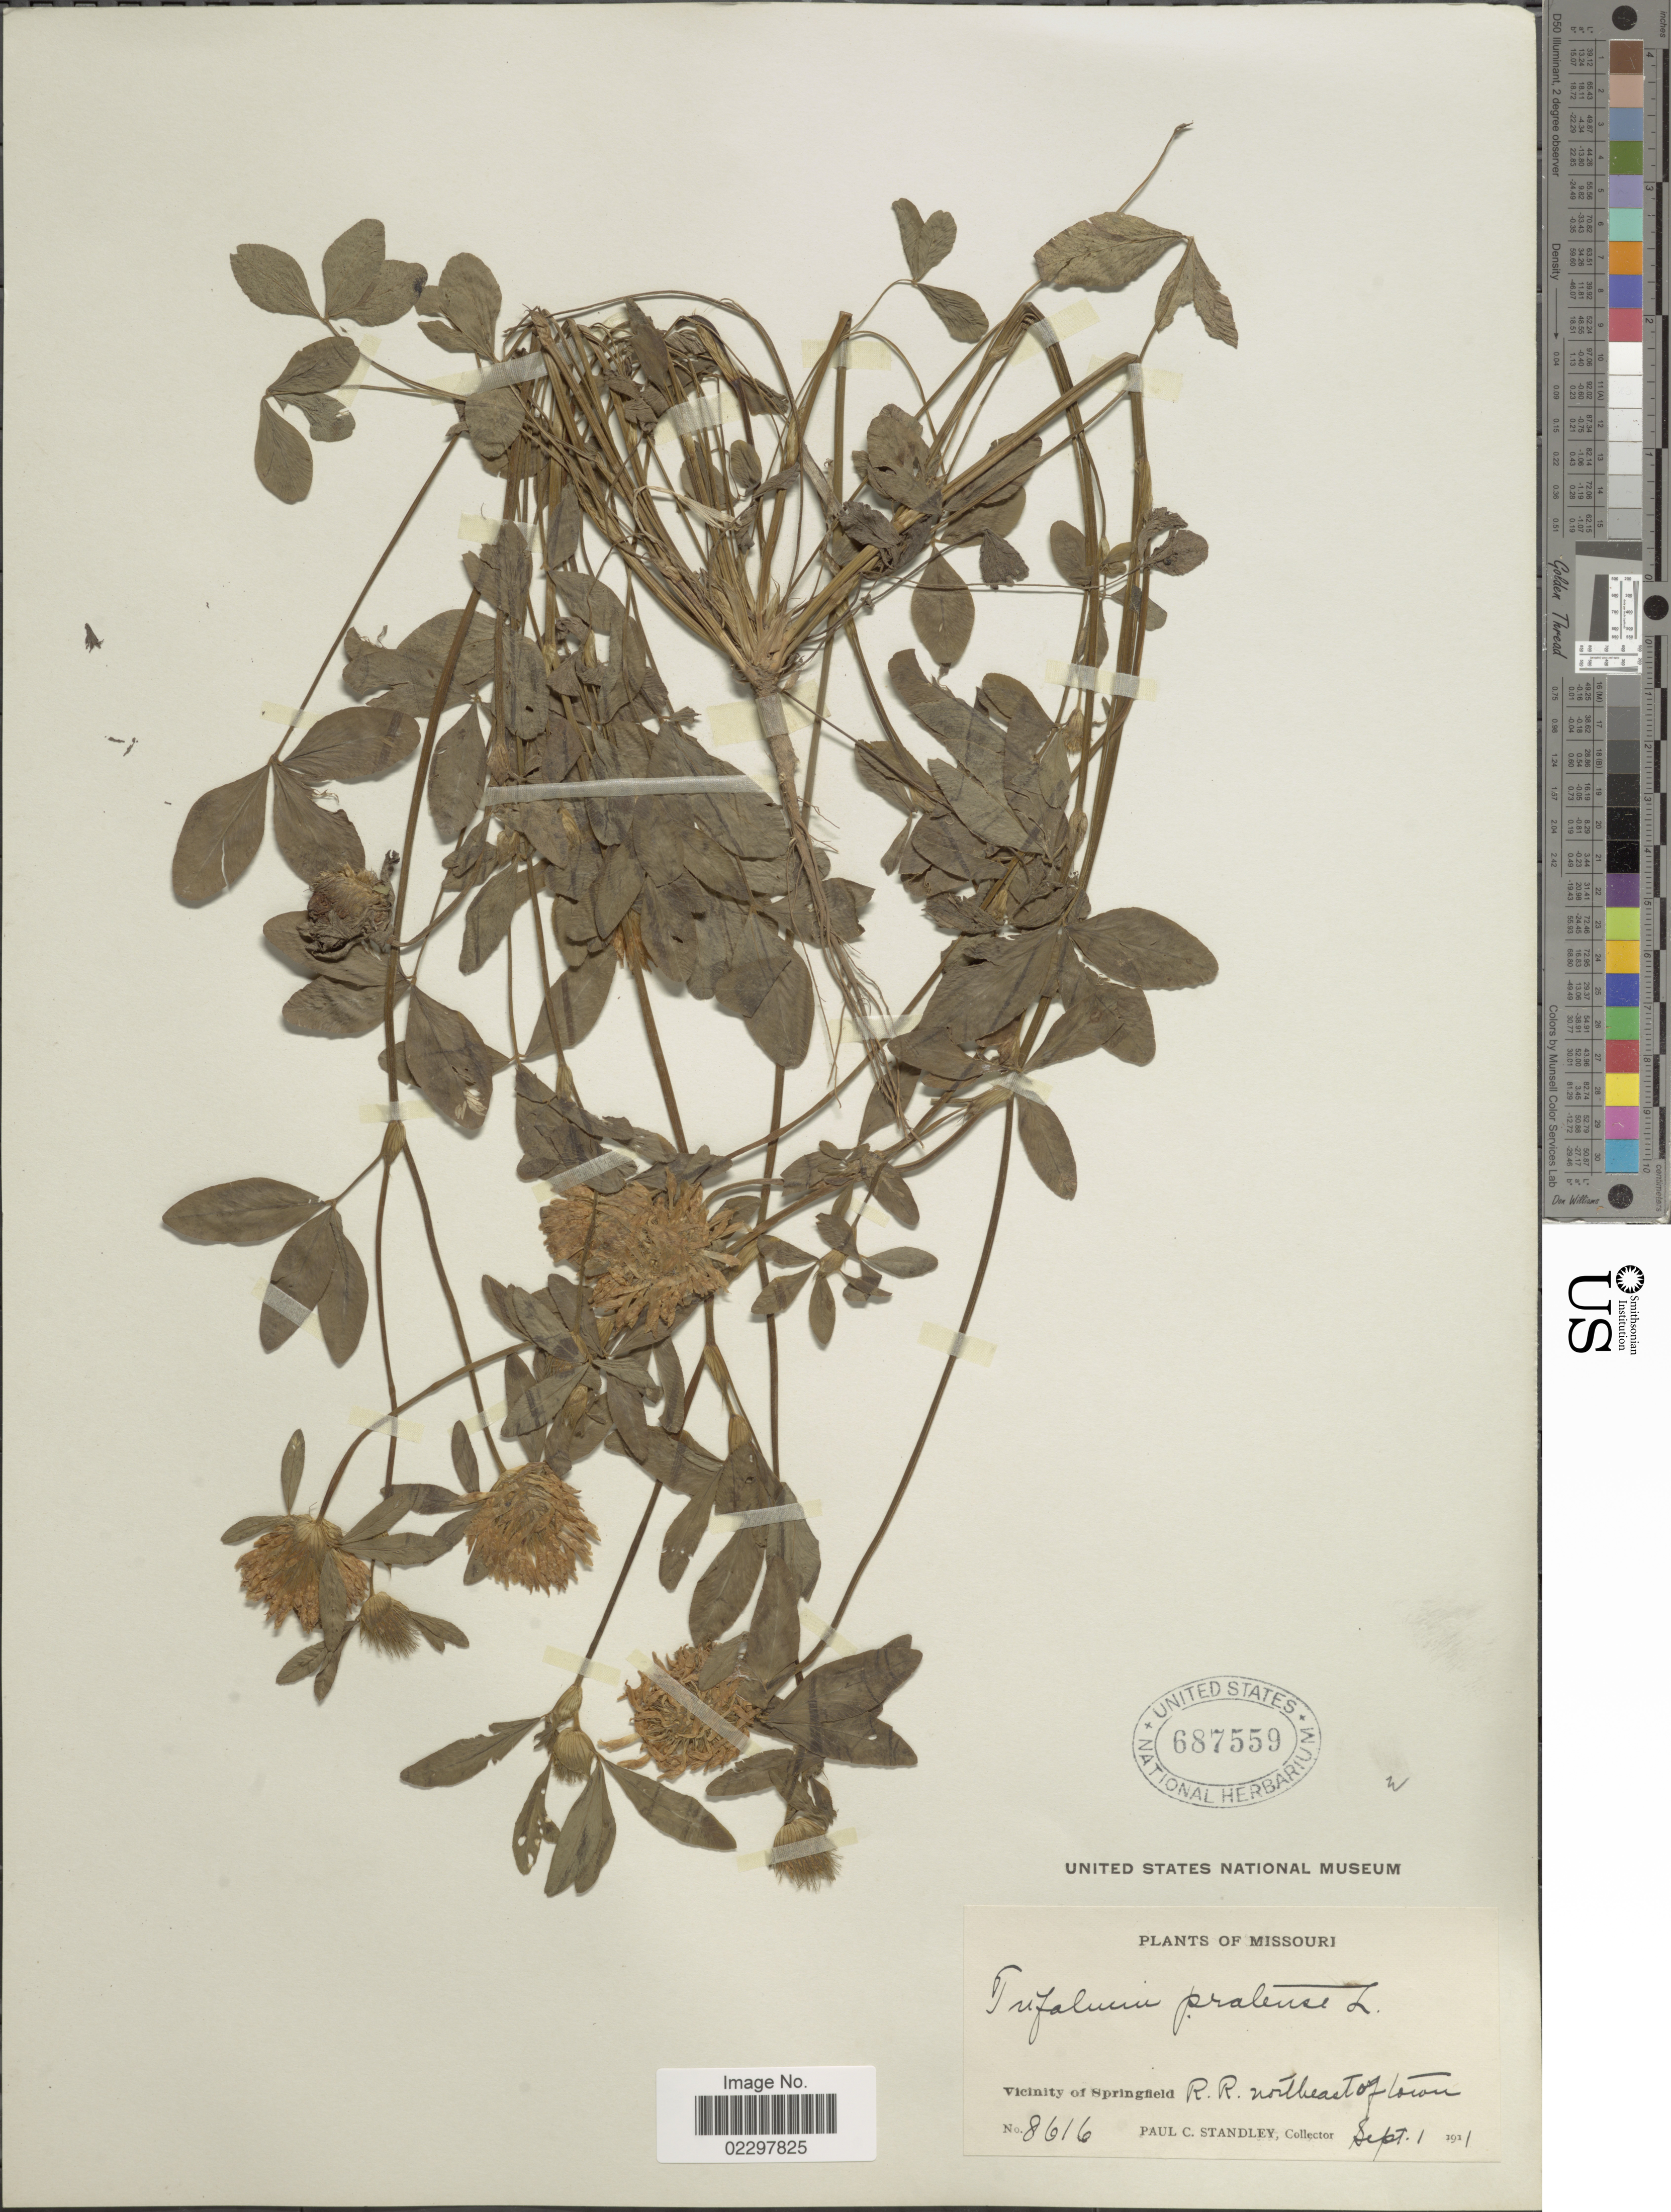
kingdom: Plantae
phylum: Tracheophyta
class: Magnoliopsida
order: Fabales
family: Fabaceae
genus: Trifolium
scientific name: Trifolium pratense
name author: L.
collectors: P. C. Standley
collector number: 8616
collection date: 1911-09-01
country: United States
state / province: Missouri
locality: Vicinity of Springfield R.R. northeast of town.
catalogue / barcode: US 687559